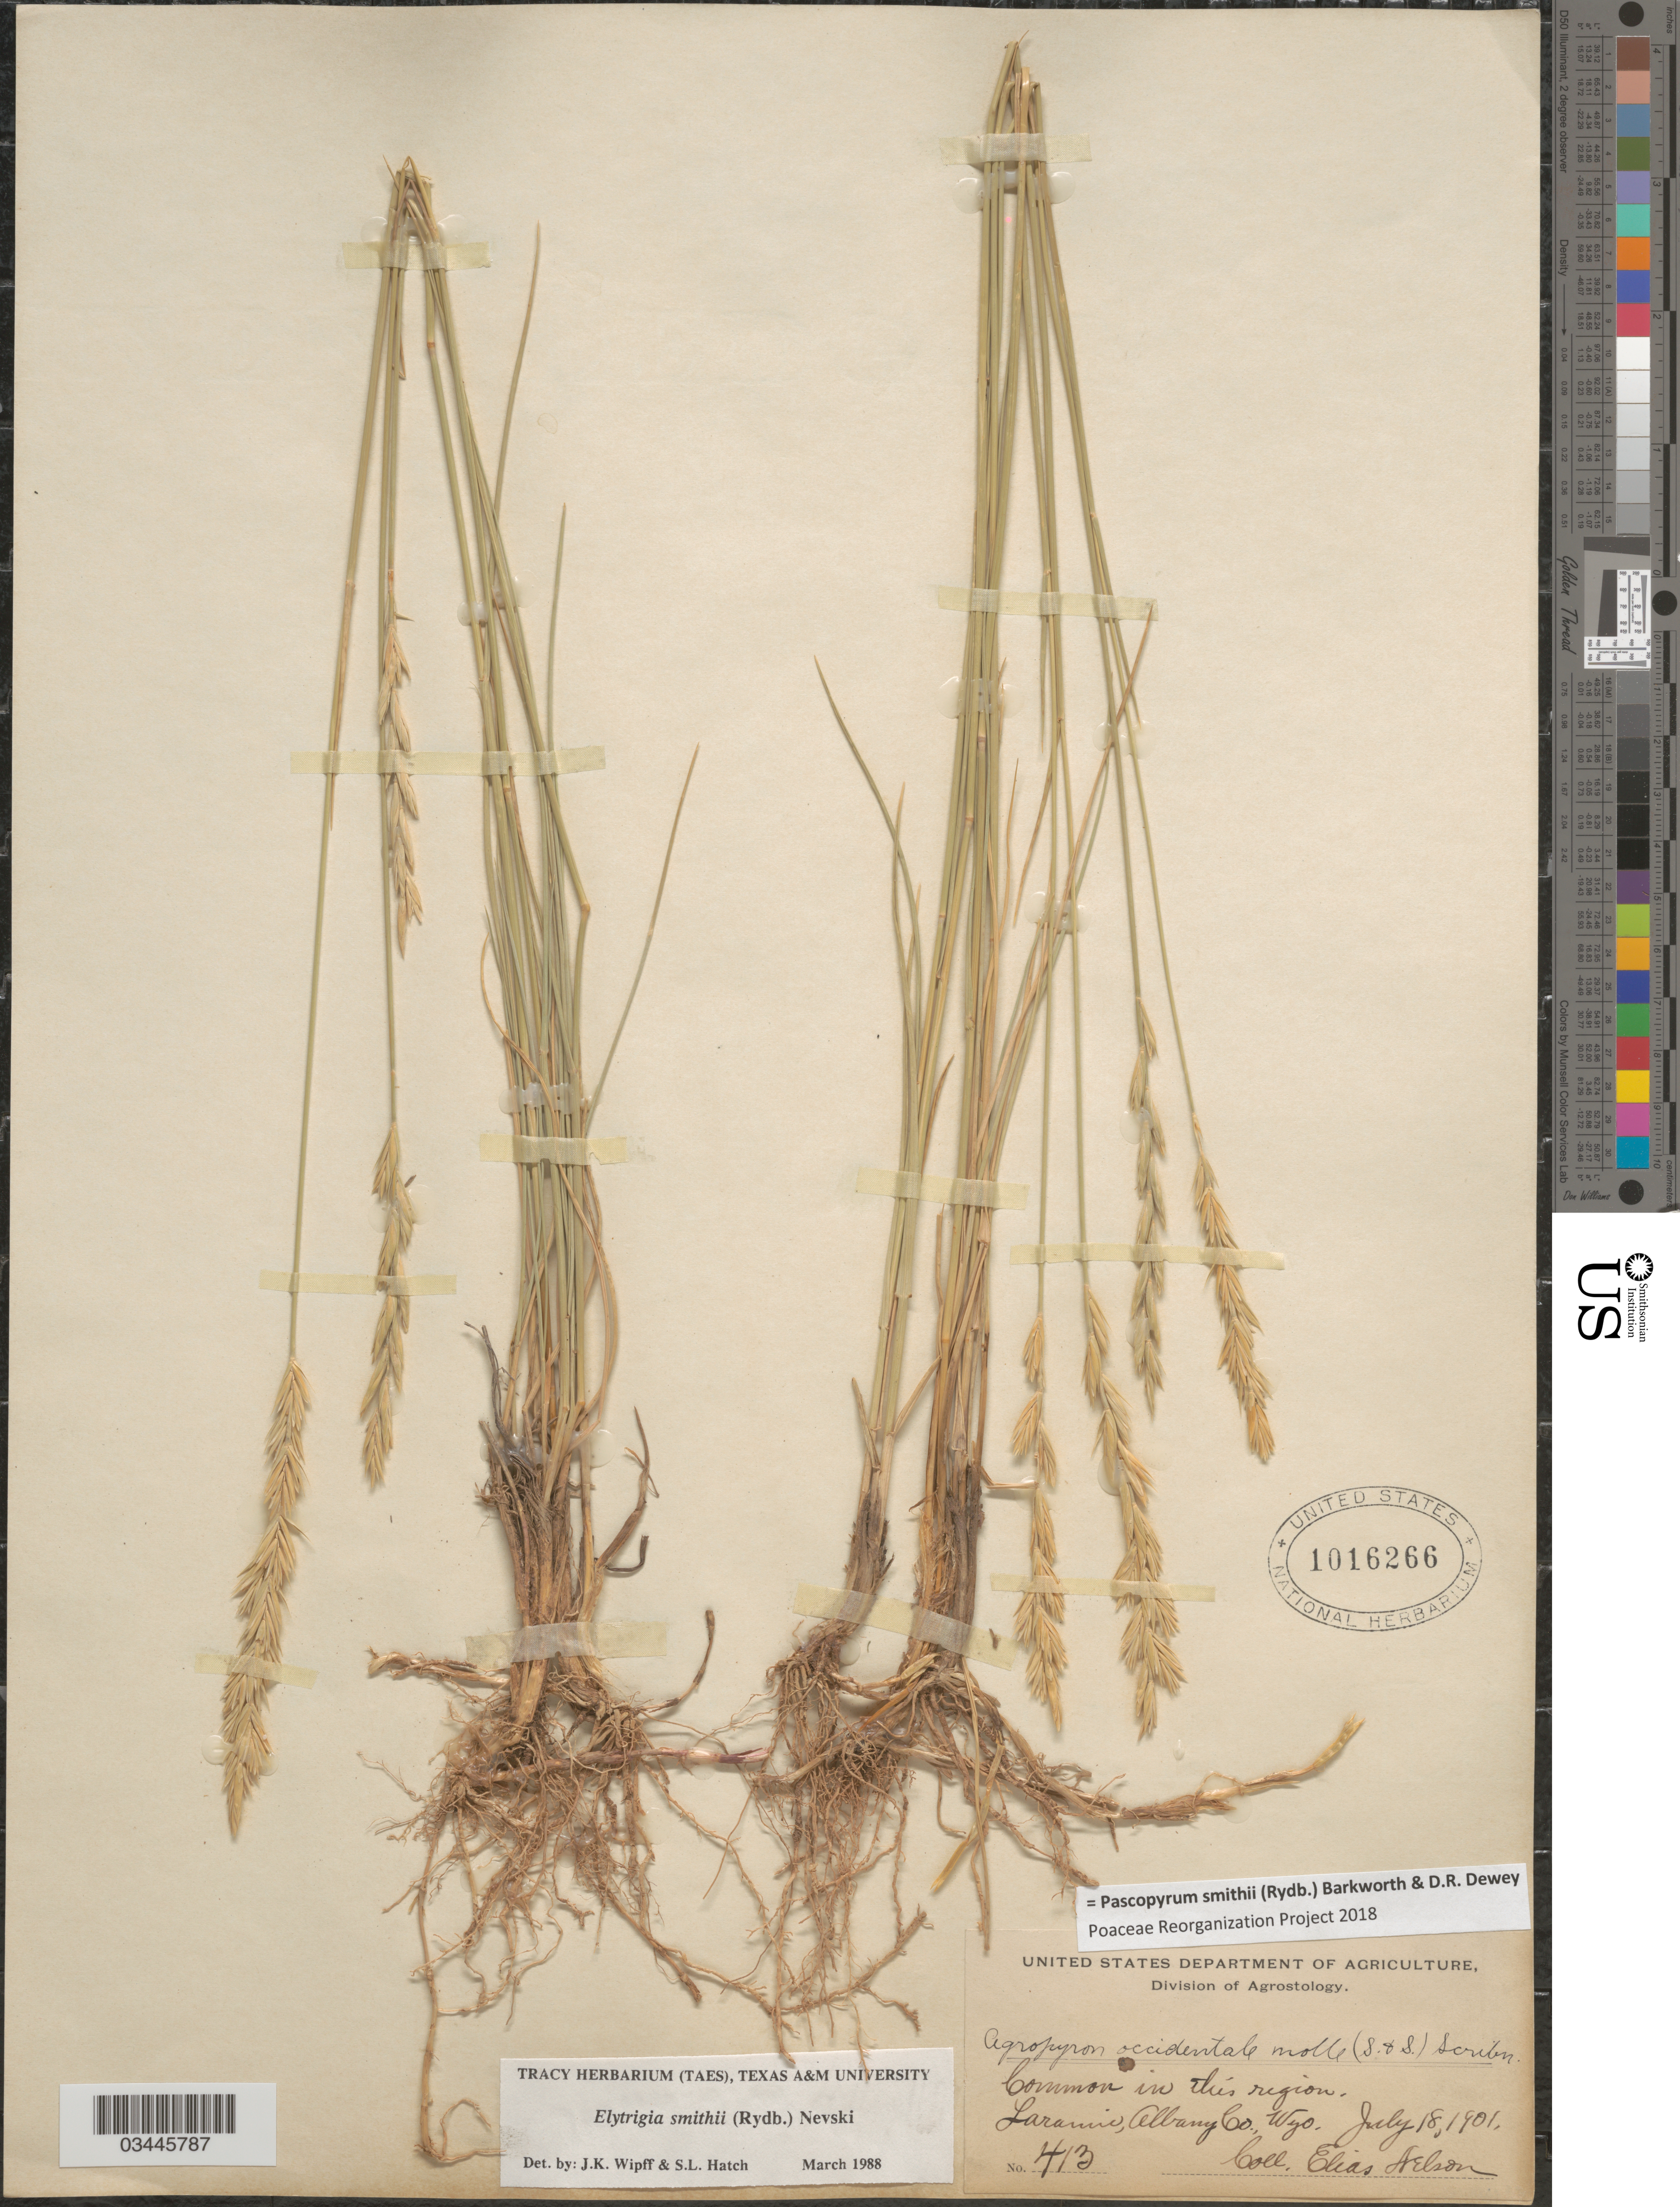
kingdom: Plantae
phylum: Tracheophyta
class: Liliopsida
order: Poales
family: Poaceae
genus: Pascopyrum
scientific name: Pascopyrum smithii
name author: (Rydb.) Barkworth & Dewey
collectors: E. Nelson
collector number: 413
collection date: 1901-07-18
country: United States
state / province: Wyoming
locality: Common in this region. Laramie, Albany Co.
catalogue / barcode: US 1016266